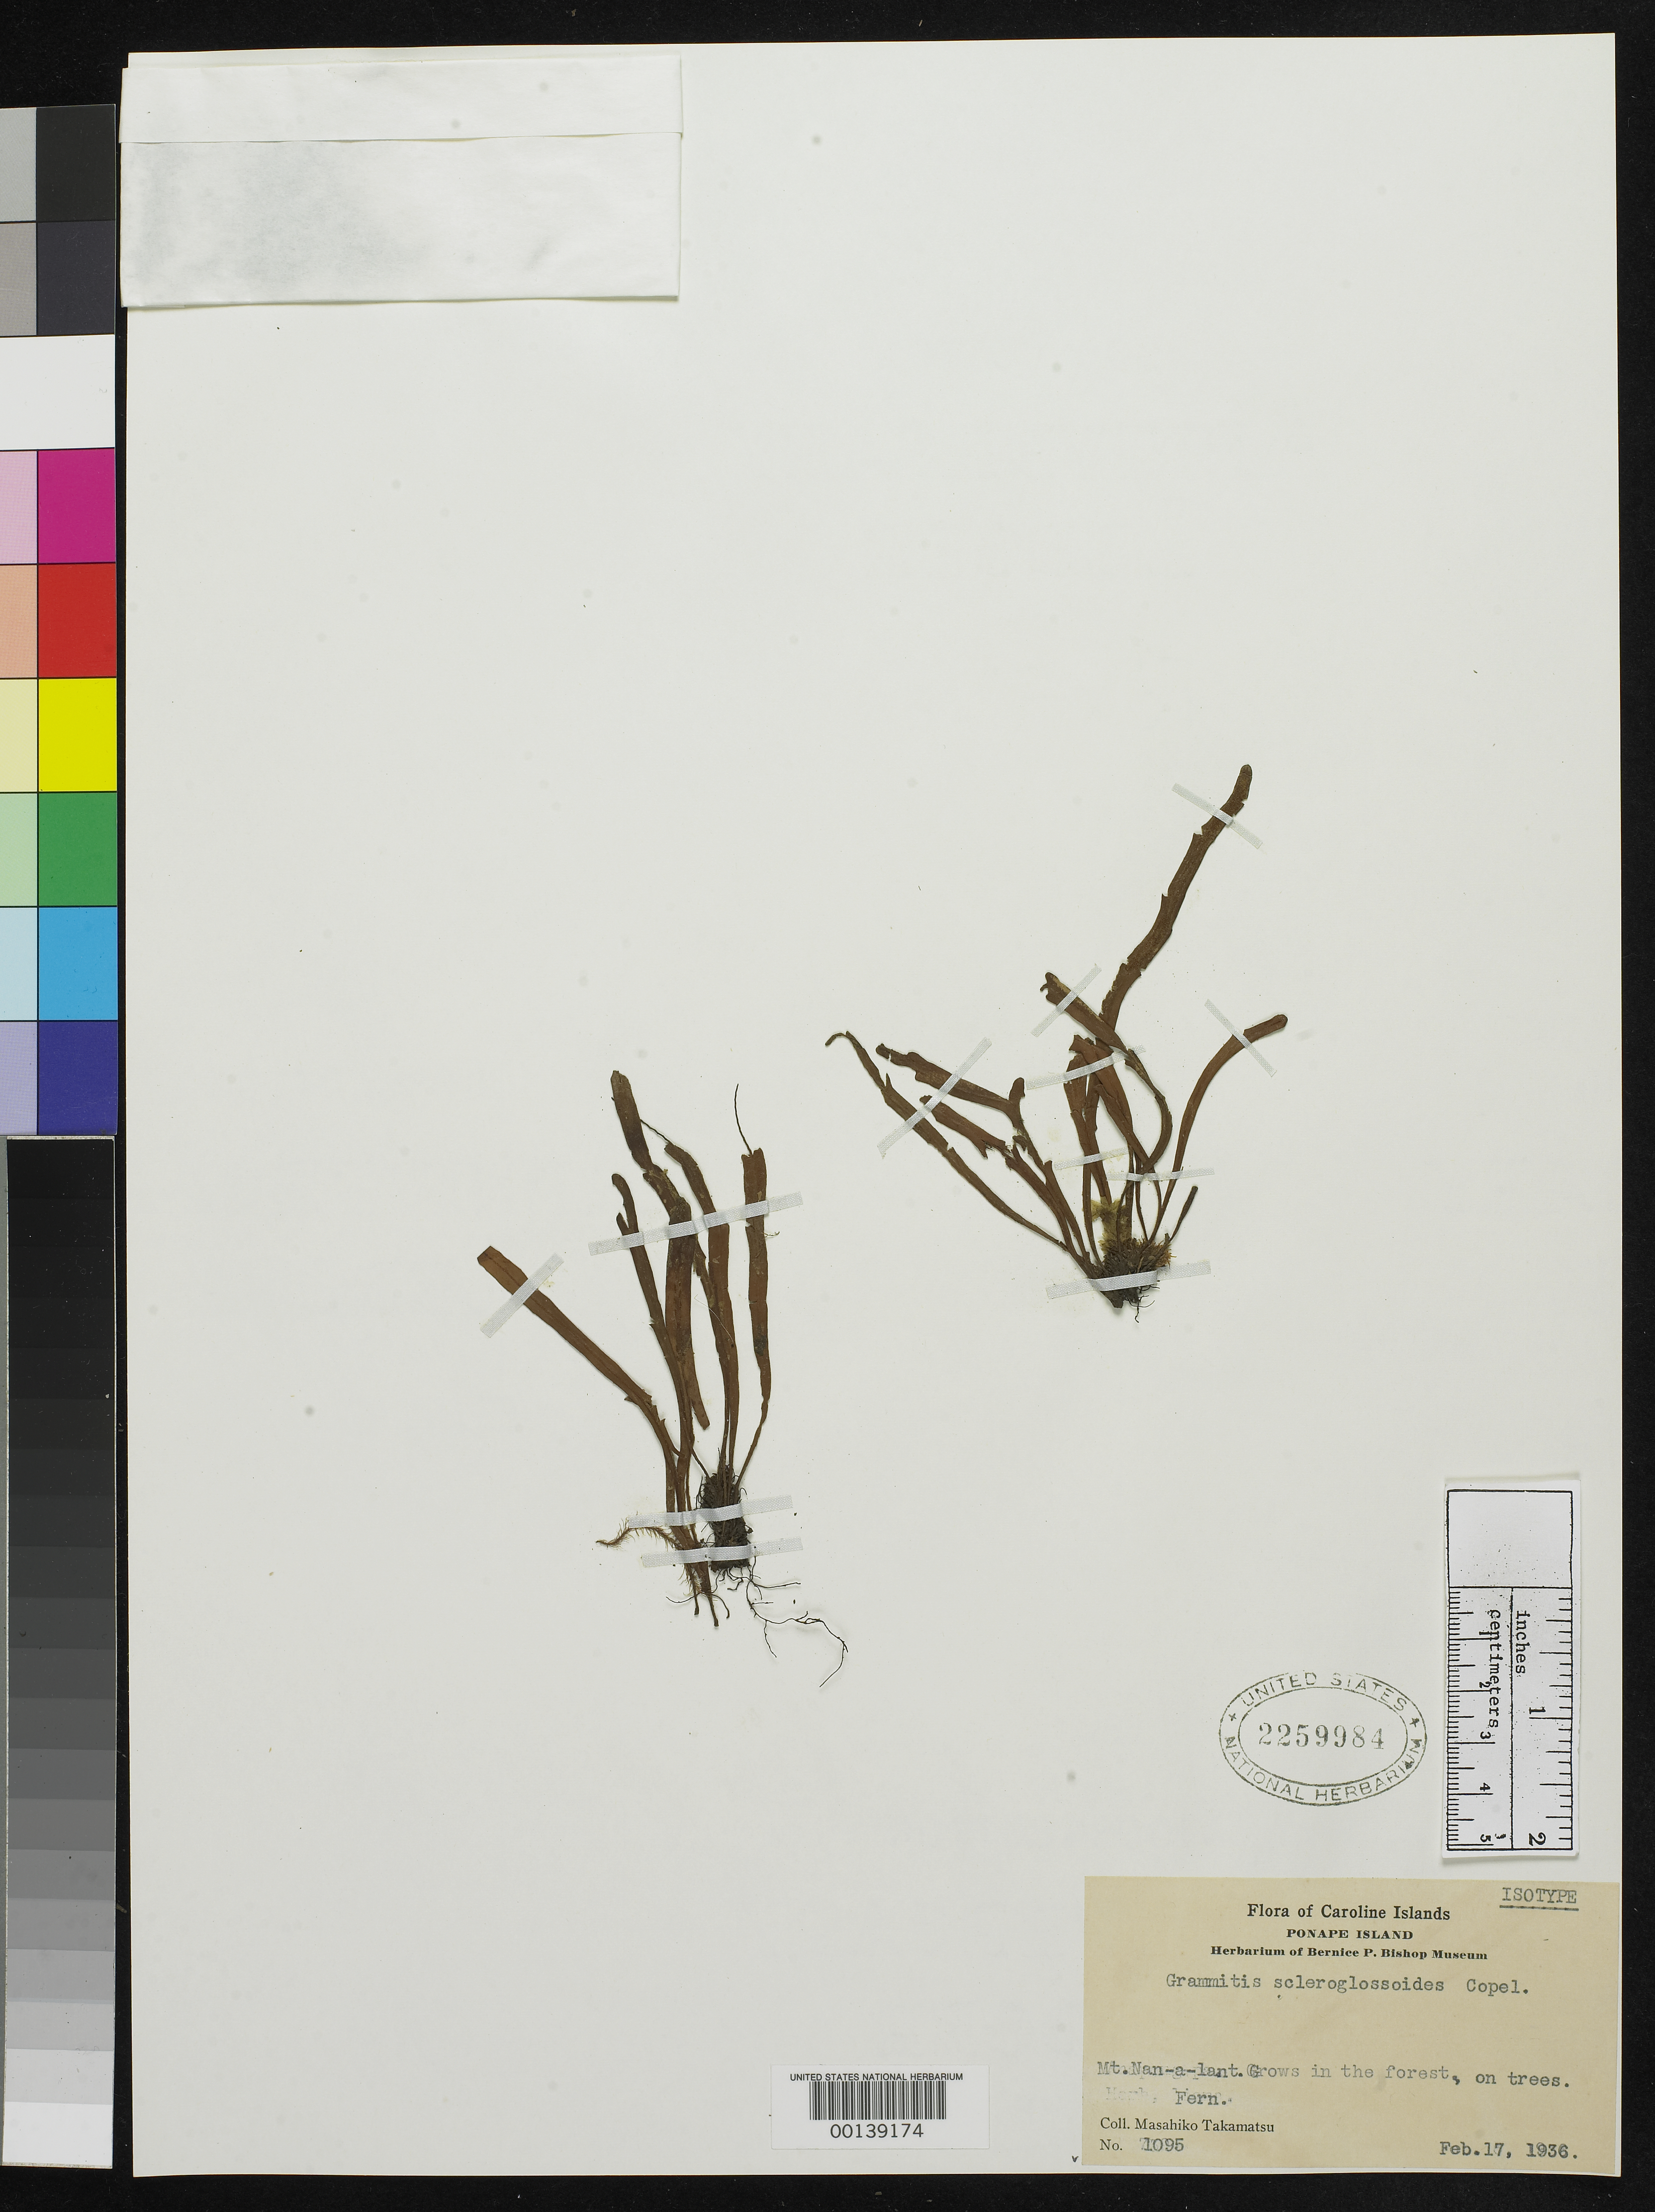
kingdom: Plantae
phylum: Tracheophyta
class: Polypodiopsida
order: Polypodiales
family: Polypodiaceae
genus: Grammitis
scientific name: Grammitis scleroglossoides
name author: Copel.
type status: Isotype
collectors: M. Takamatsu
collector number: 1095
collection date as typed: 17 Feb 1936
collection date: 1936-02-17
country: Micronesia, Federated States of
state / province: Pohnpei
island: Pohnpei [Ponape]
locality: Ponape Island.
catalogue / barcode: US 2259984